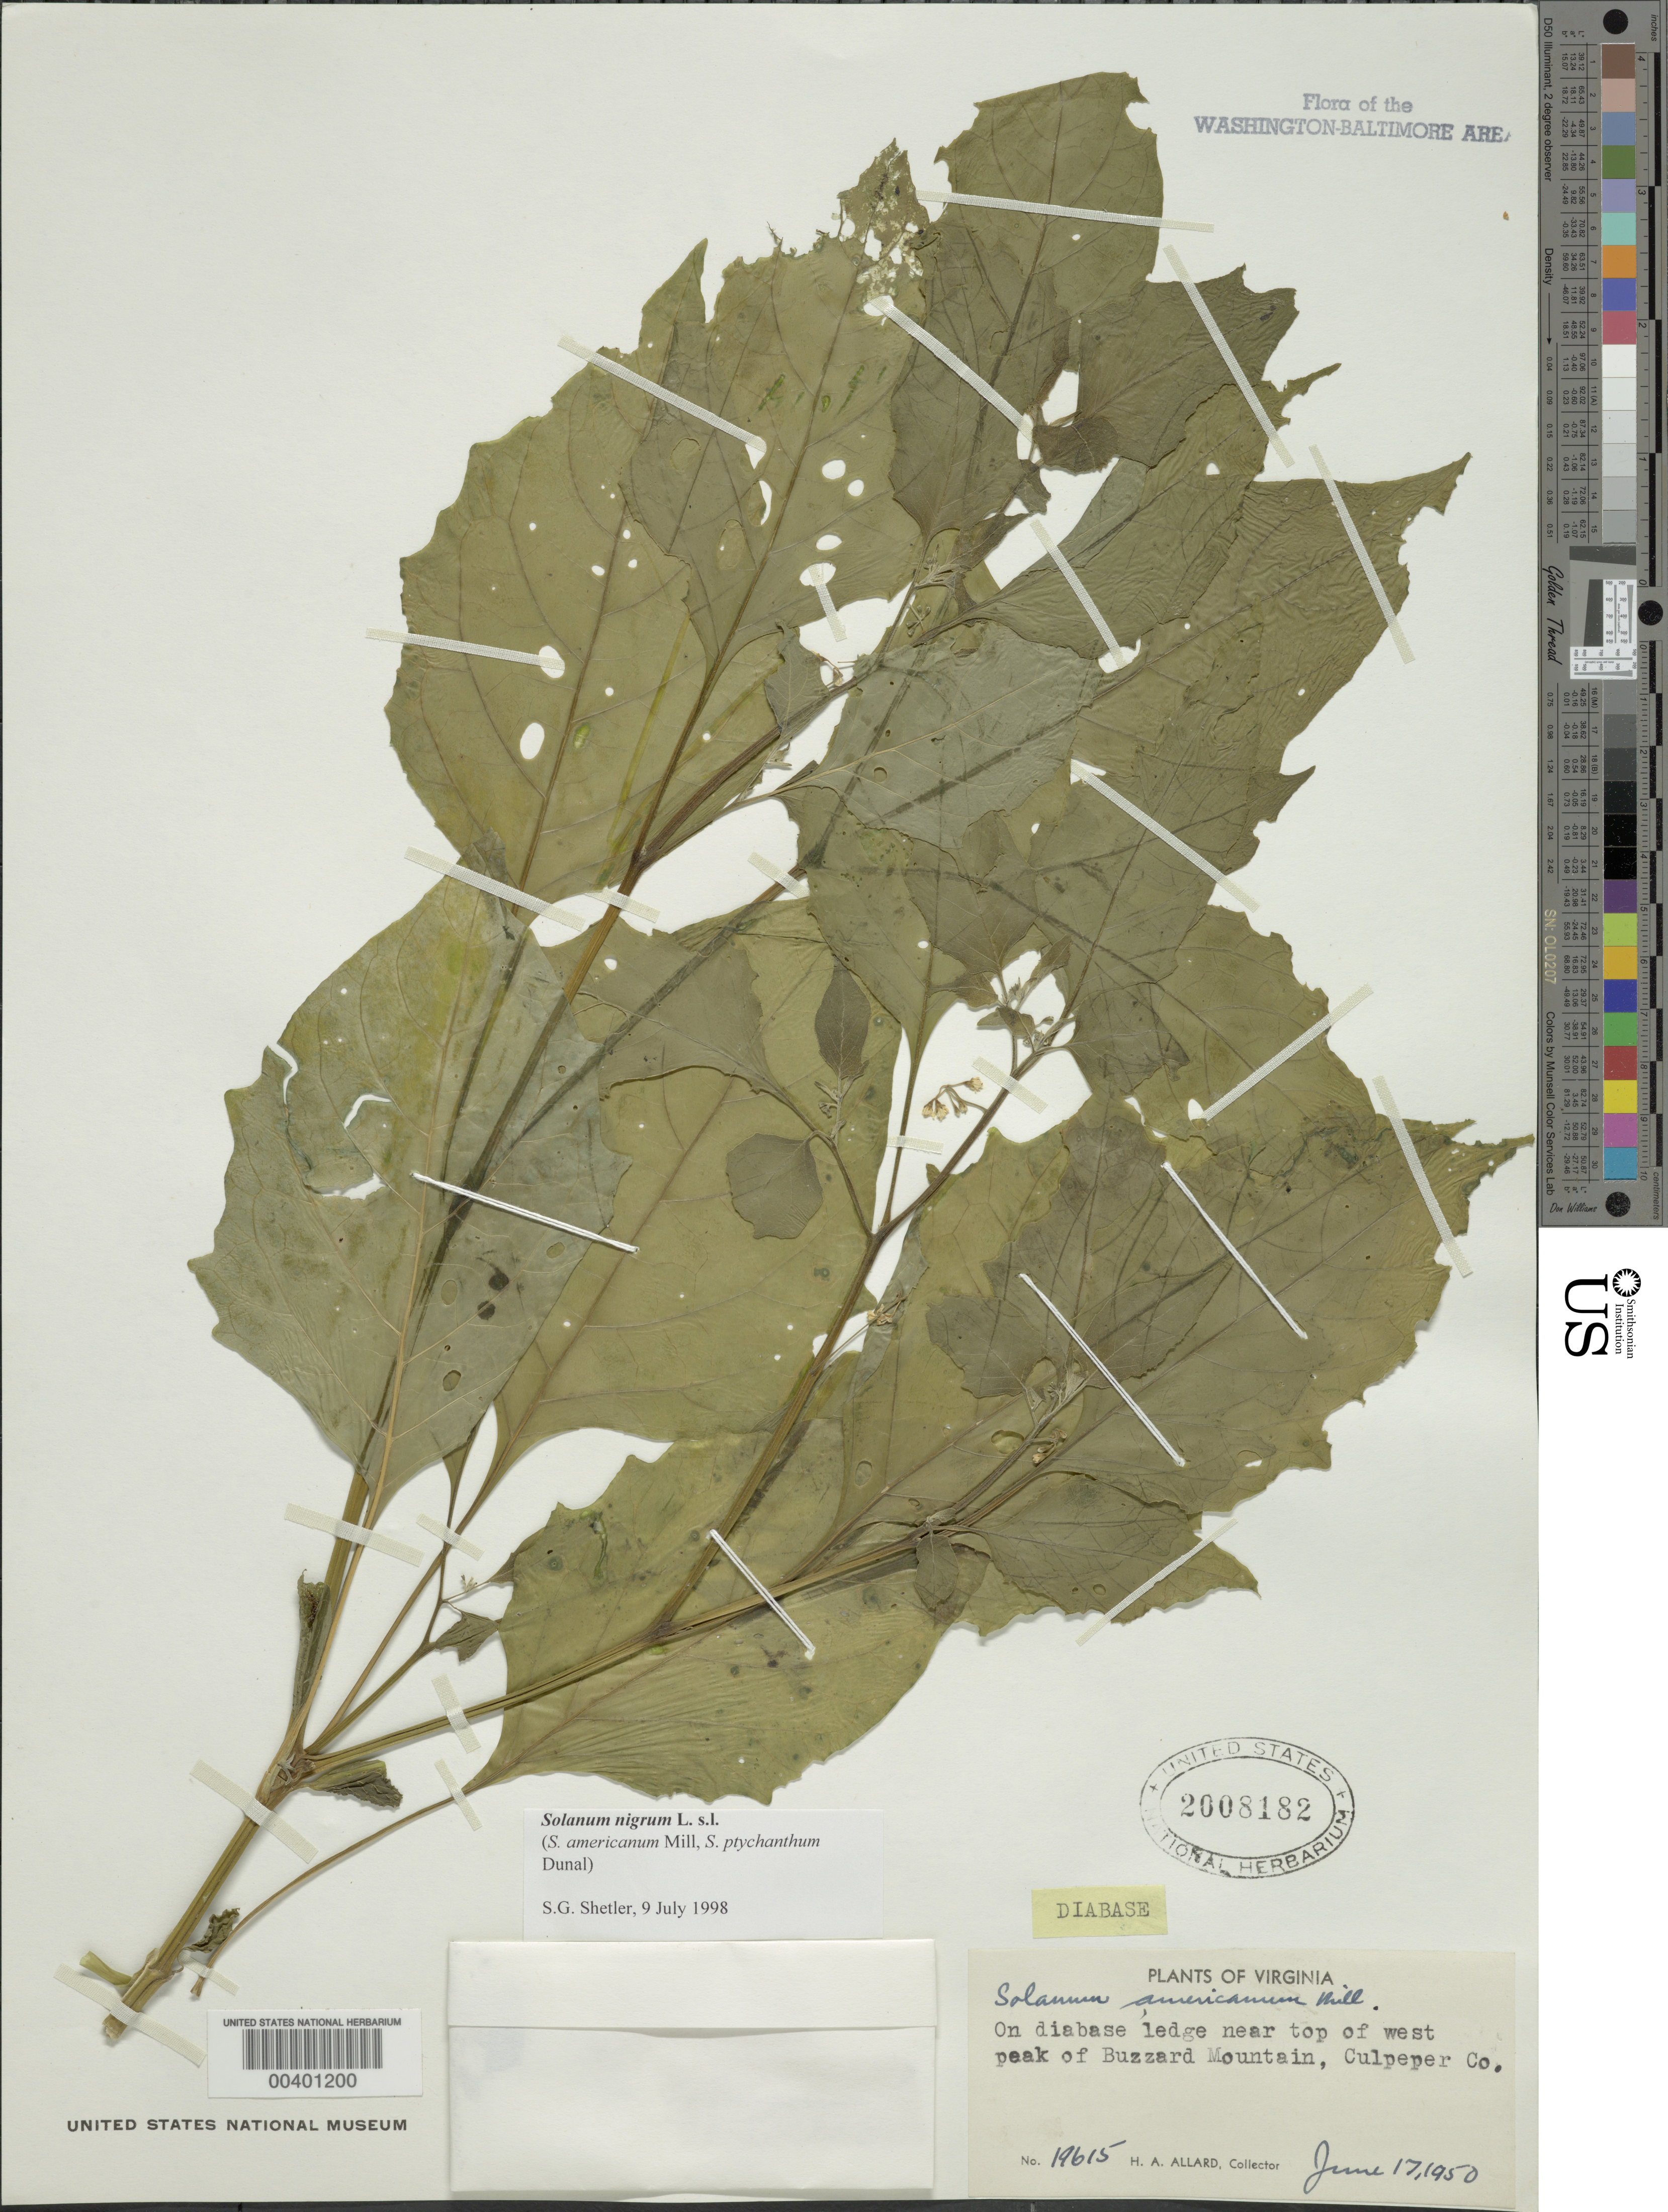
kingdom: Plantae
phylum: Tracheophyta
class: Magnoliopsida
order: Solanales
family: Solanaceae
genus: Solanum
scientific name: Solanum nigrum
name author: L.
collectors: H. A. Allard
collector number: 19615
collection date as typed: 17 Jun 1950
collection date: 1950-06-17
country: United States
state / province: Virginia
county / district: Culpeper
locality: Near top of west peak of Buzzard Mountain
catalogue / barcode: US 2008182